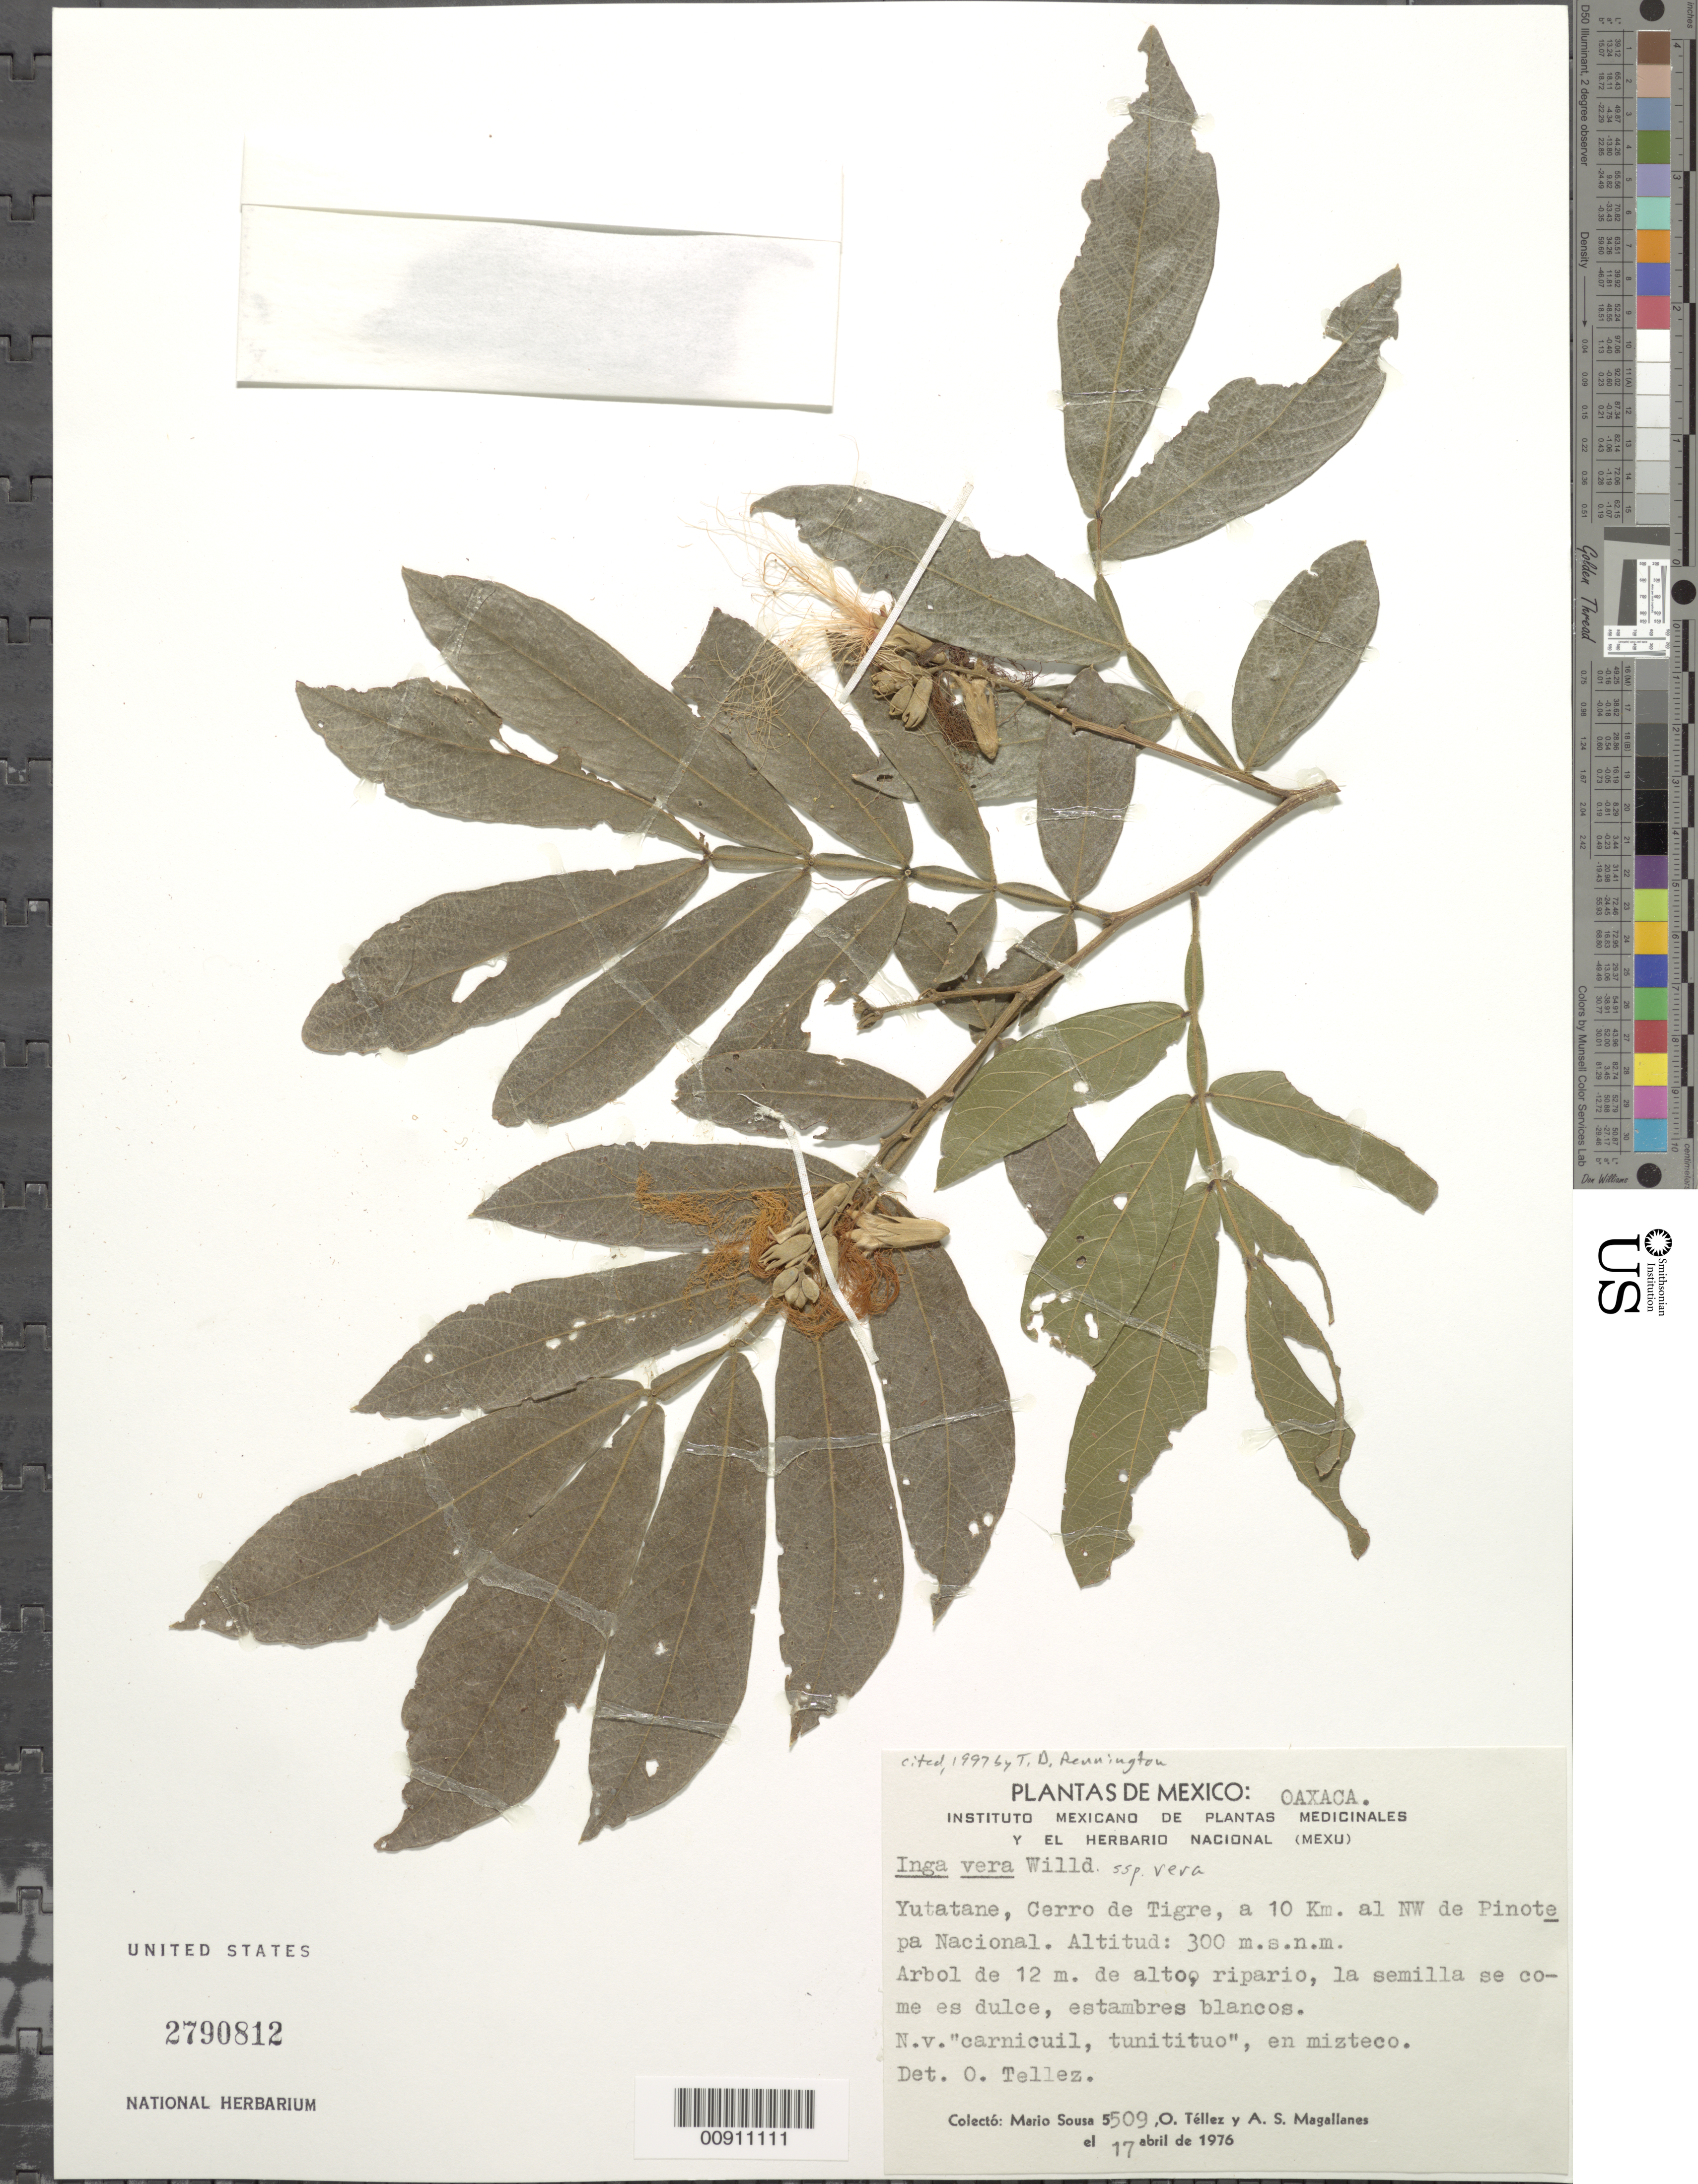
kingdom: Plantae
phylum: Tracheophyta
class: Magnoliopsida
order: Fabales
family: Fabaceae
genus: Inga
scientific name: Inga vera subsp. vera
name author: Willd.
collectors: M. Sousa S., O. Téllez V. & A. Magallanes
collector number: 5509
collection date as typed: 17 Apr 1976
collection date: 1976-04-17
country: Mexico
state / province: Oaxaca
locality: Yutatane, Cerro de Tigre, a 10 km. al NW de Pinotepa Nacional.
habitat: Ripario.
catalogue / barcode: US 2790812